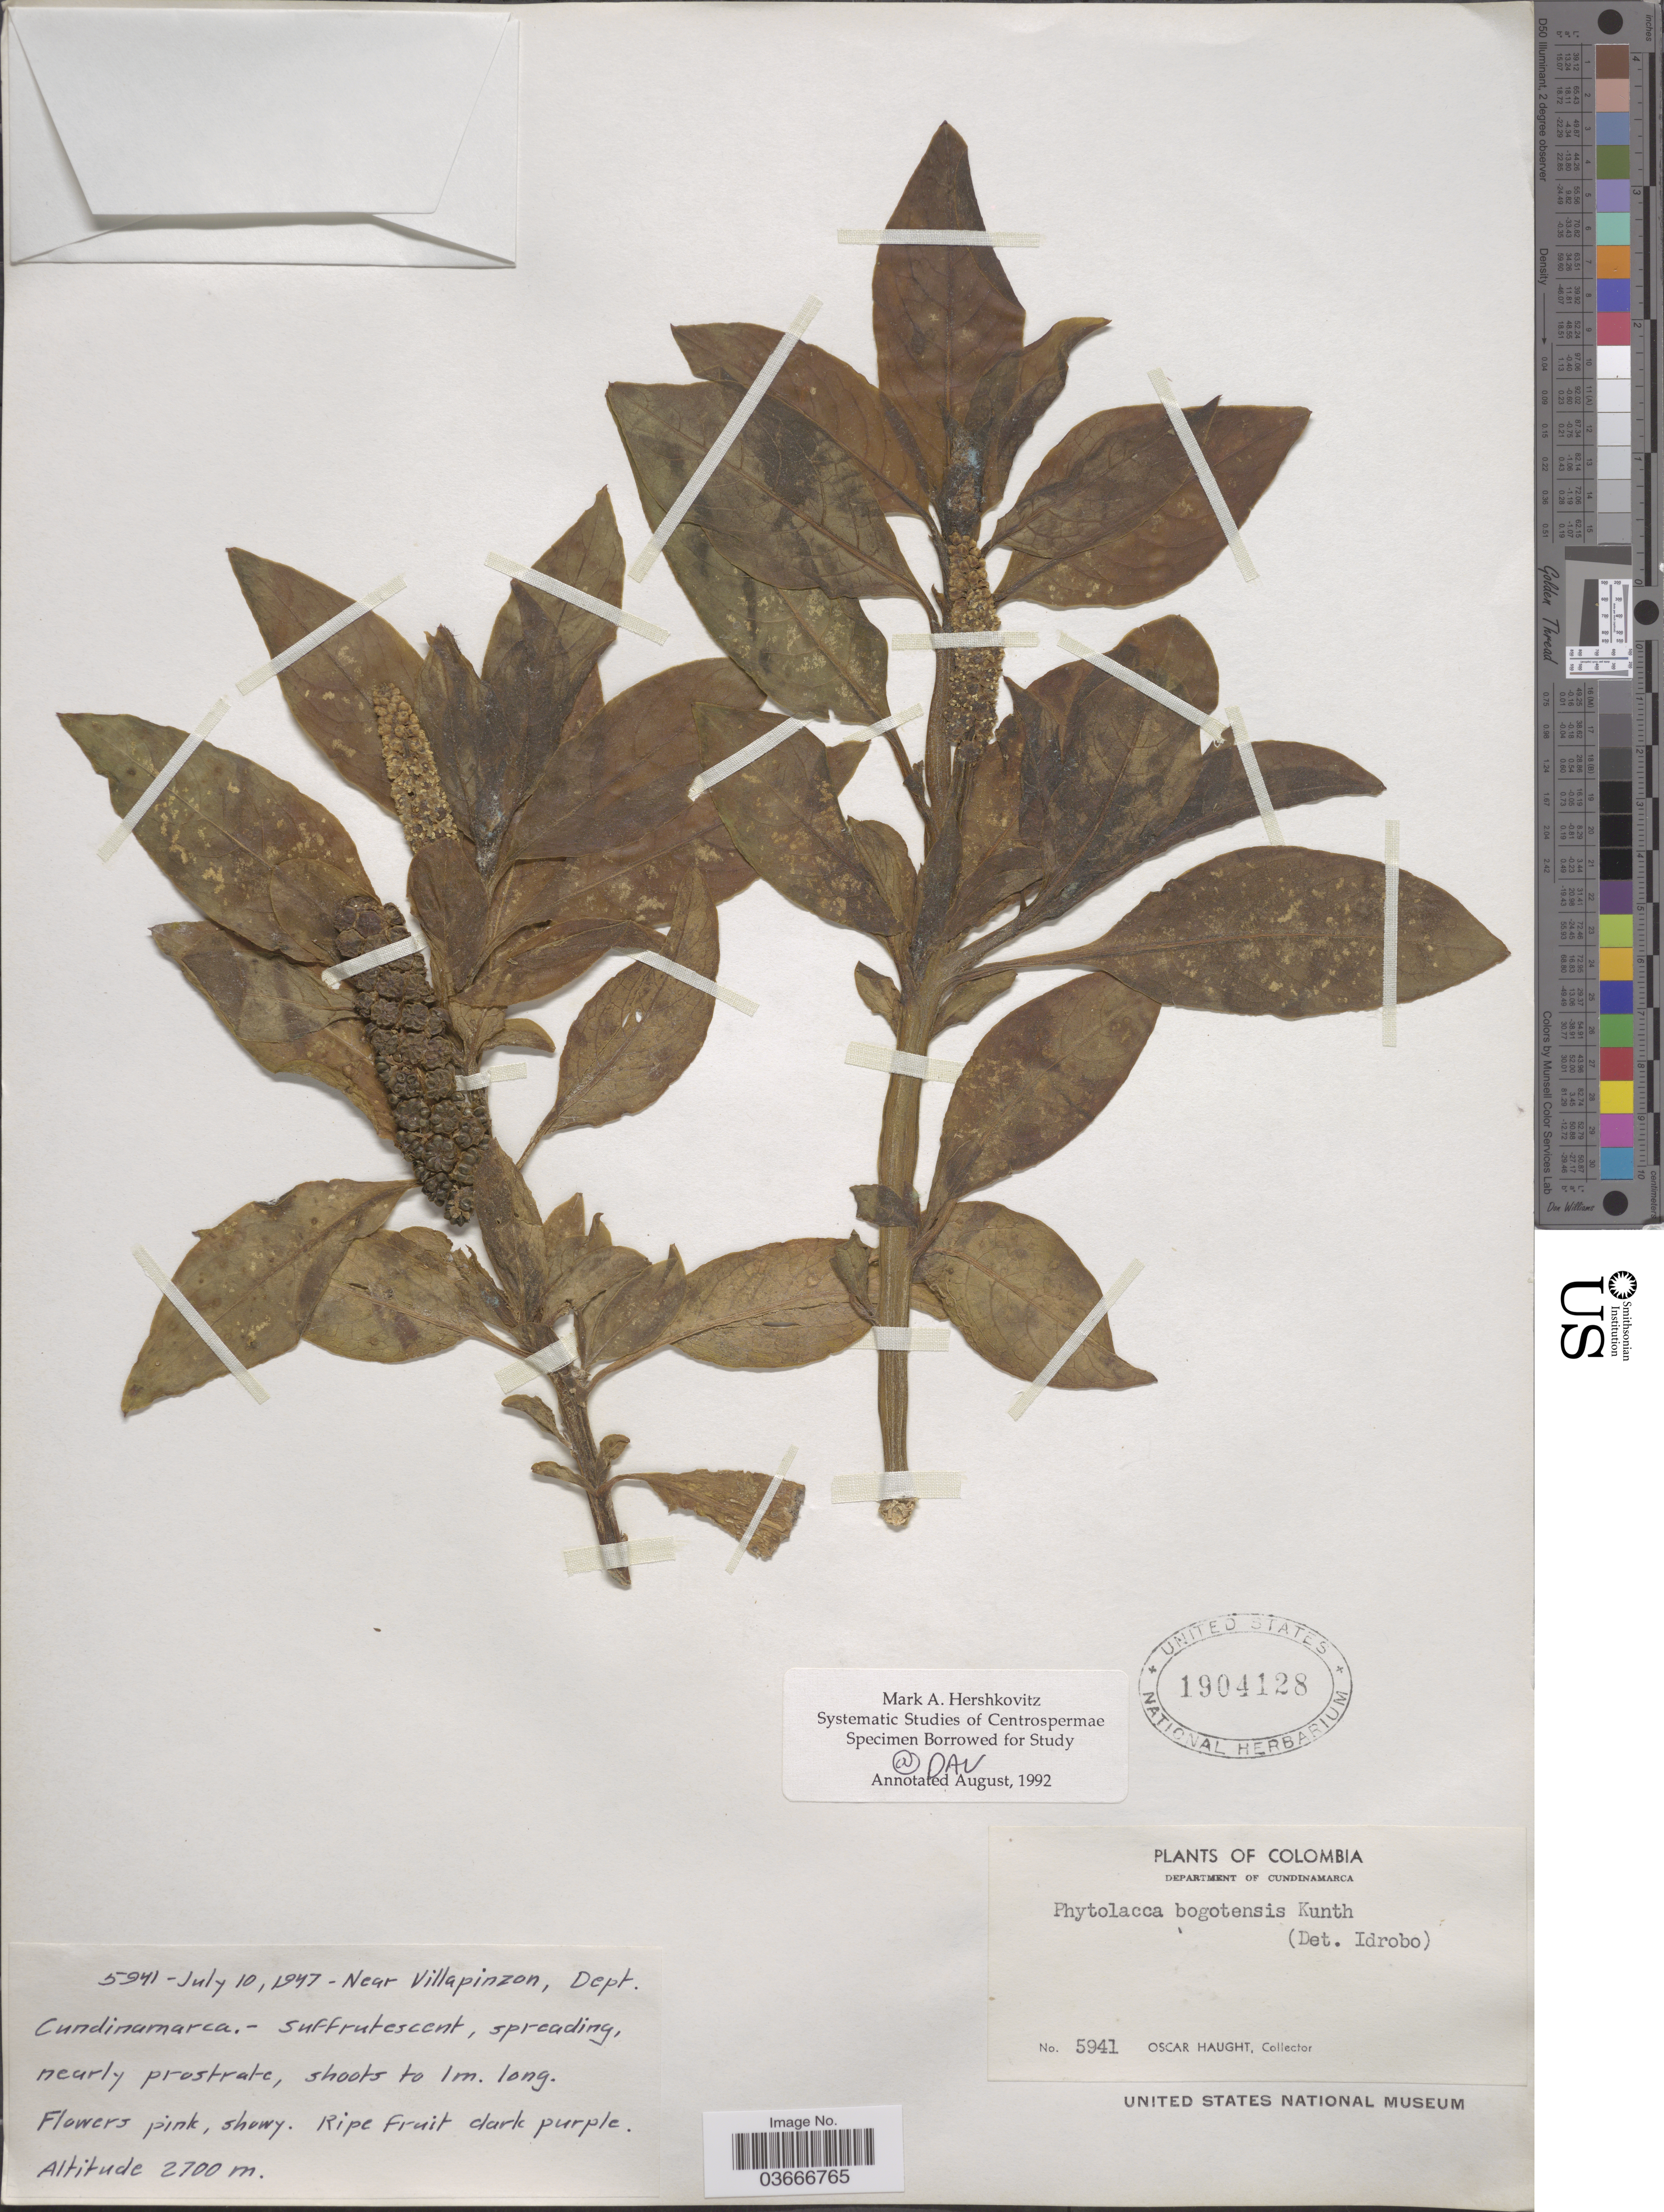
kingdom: Plantae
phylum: Tracheophyta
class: Magnoliopsida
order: Caryophyllales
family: Phytolaccaceae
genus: Phytolacca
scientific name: Phytolacca bogotensis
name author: Kunth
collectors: O. L. Haught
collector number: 5941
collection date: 1947-07-10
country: Colombia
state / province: Cundinamarca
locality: Department of Cundinamarca. Near Villapinzon.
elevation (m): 2700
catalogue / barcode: US 1904128